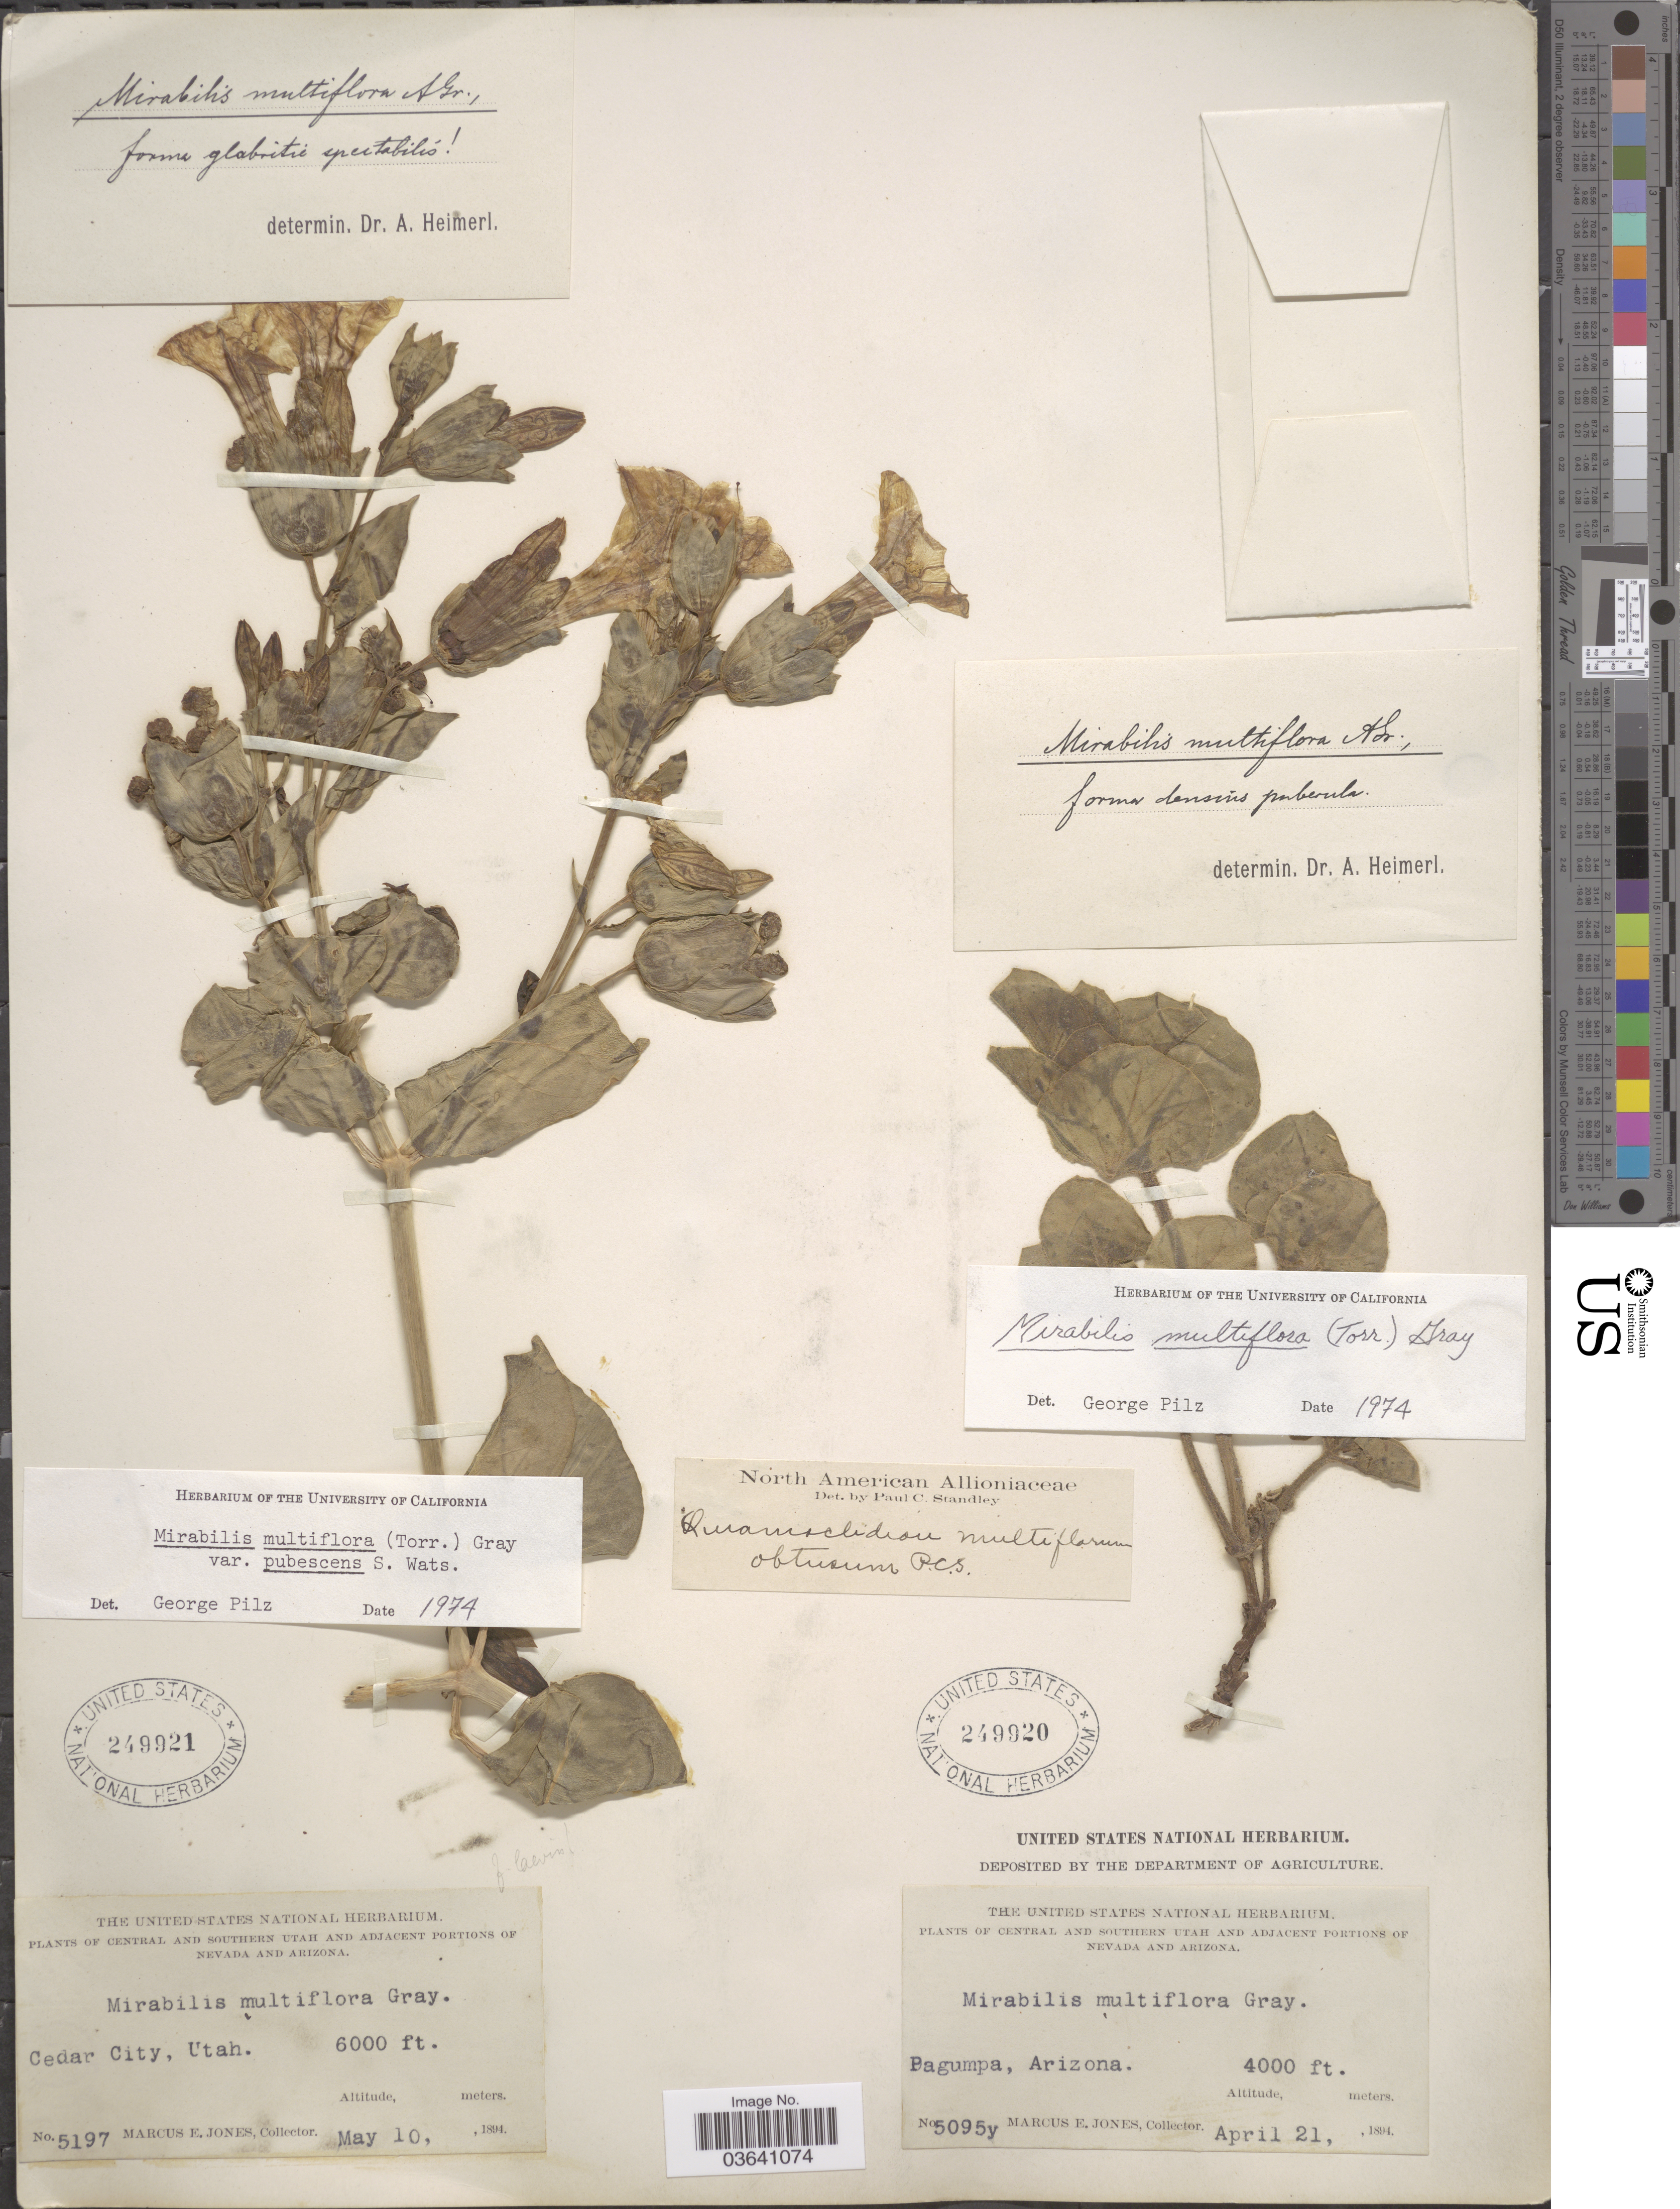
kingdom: Plantae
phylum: Tracheophyta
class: Magnoliopsida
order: Caryophyllales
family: Nyctaginaceae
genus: Mirabilis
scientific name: Mirabilis multiflora var. pubescens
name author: (Torr.) A. Gray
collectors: M. E. Jones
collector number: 5095y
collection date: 1894-04-21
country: United States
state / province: Arizona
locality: Bagumpa.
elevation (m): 1219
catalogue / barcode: US 249920-2